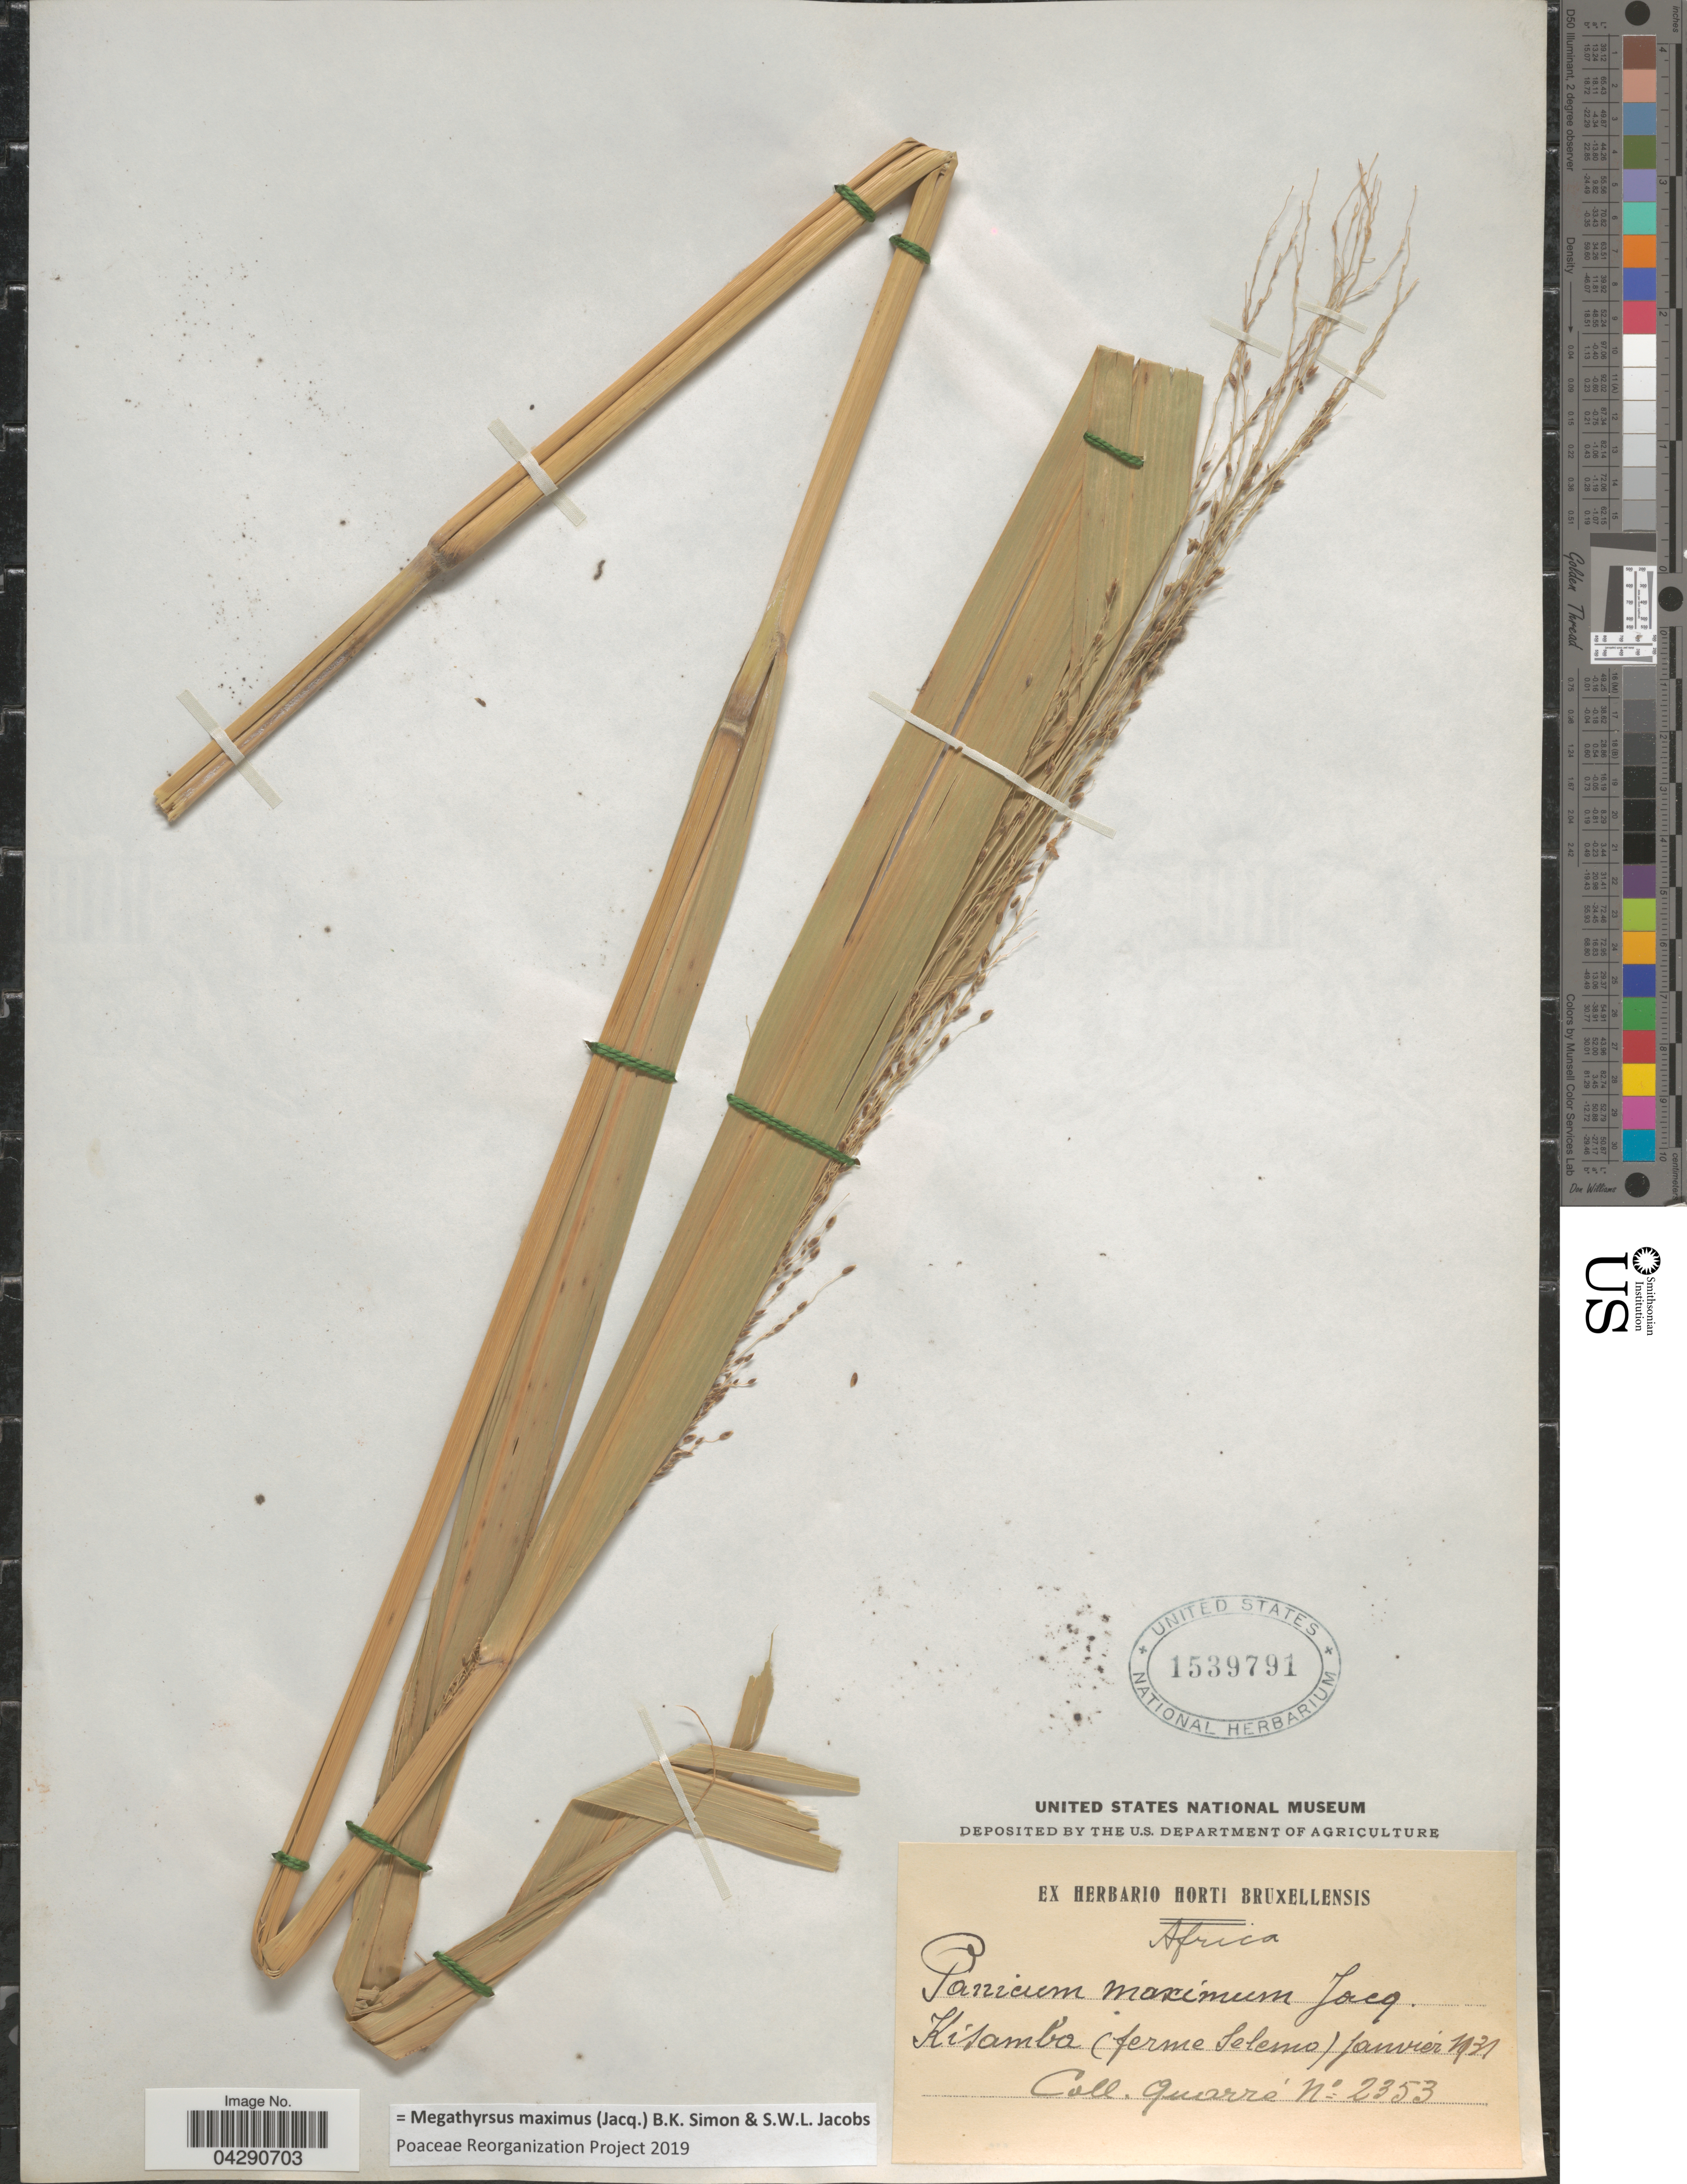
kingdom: Plantae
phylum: Tracheophyta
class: Liliopsida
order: Poales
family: Poaceae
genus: Megathyrsus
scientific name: Megathyrsus maximus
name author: (Jacq.) B.K. Simon & S.W.L. Jacobs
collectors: -. Guarre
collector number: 2353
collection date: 1931-01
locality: Africa. Kisamba (ferme Selemo).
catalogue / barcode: US 1539791